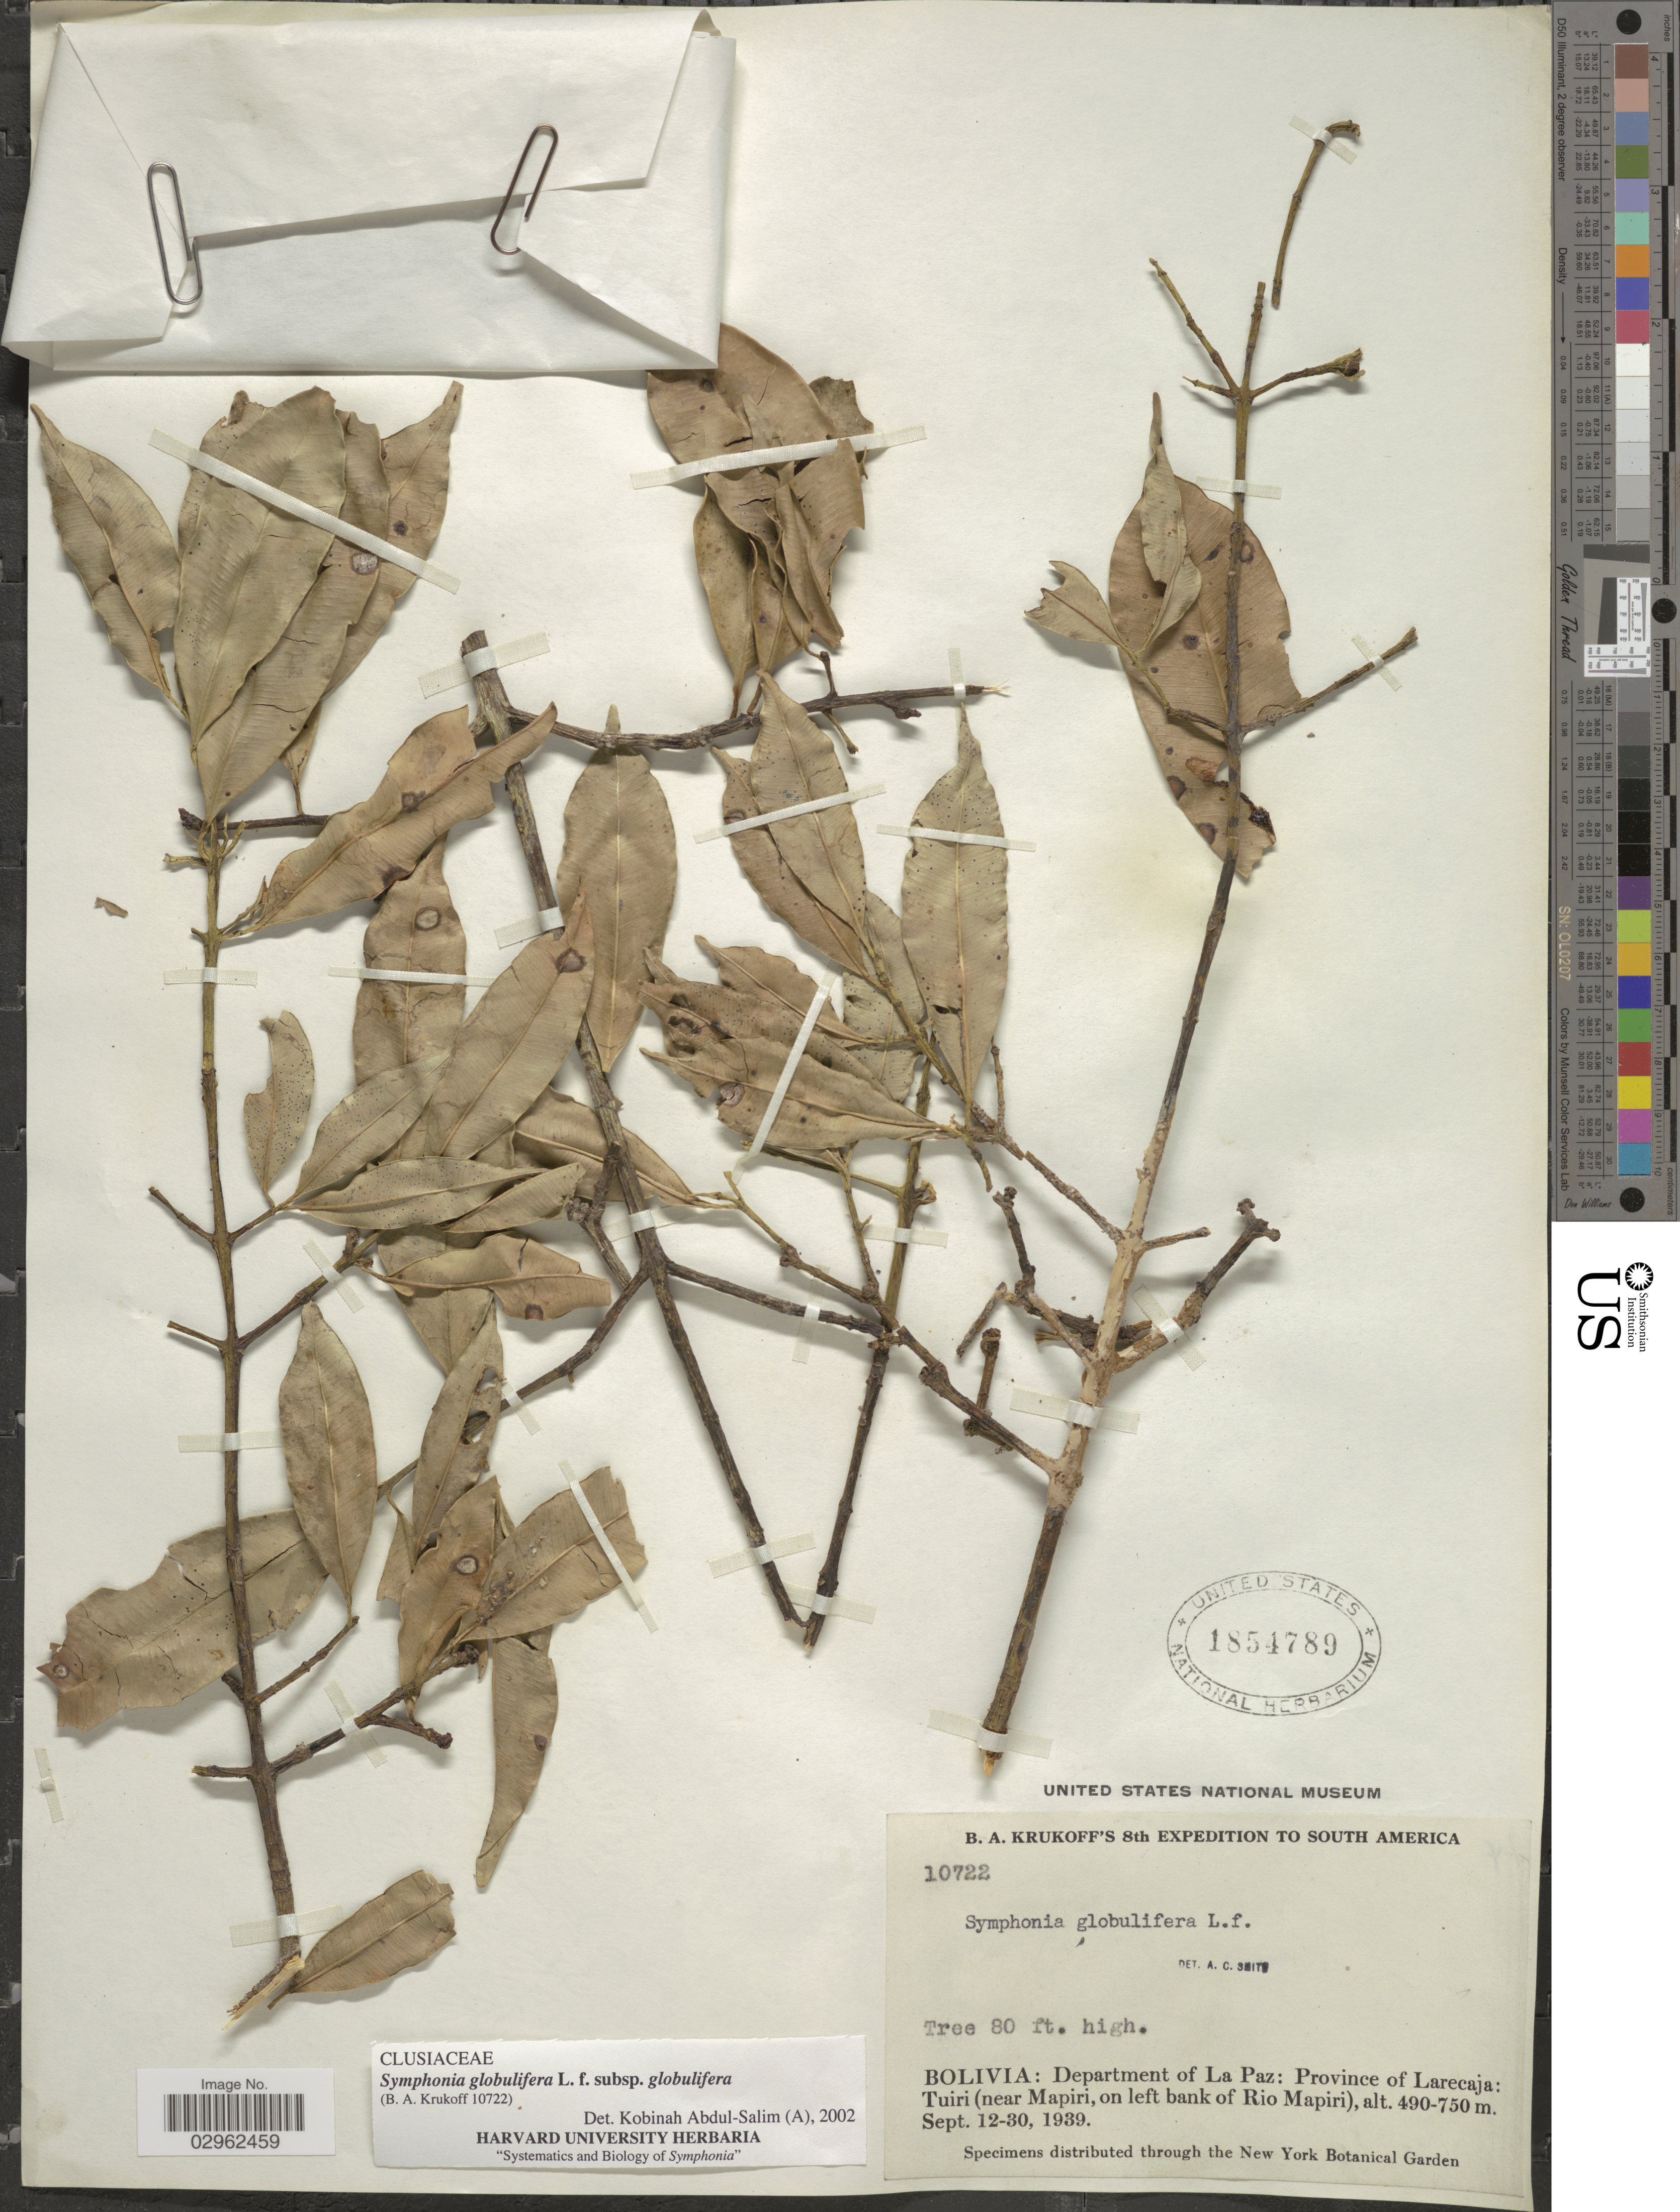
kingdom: Plantae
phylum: Tracheophyta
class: Magnoliopsida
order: Malpighiales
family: Clusiaceae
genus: Symphonia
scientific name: Symphonia globulifera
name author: L. f.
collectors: B. A. Krukoff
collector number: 10722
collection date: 1939-09-12/1939-09-30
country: Bolivia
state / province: La Paz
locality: Department of La Paz: Province of Larecaja: Tuiri (near Mapiri, on left bank of Rio Mapiri).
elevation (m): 490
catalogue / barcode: US 1854789